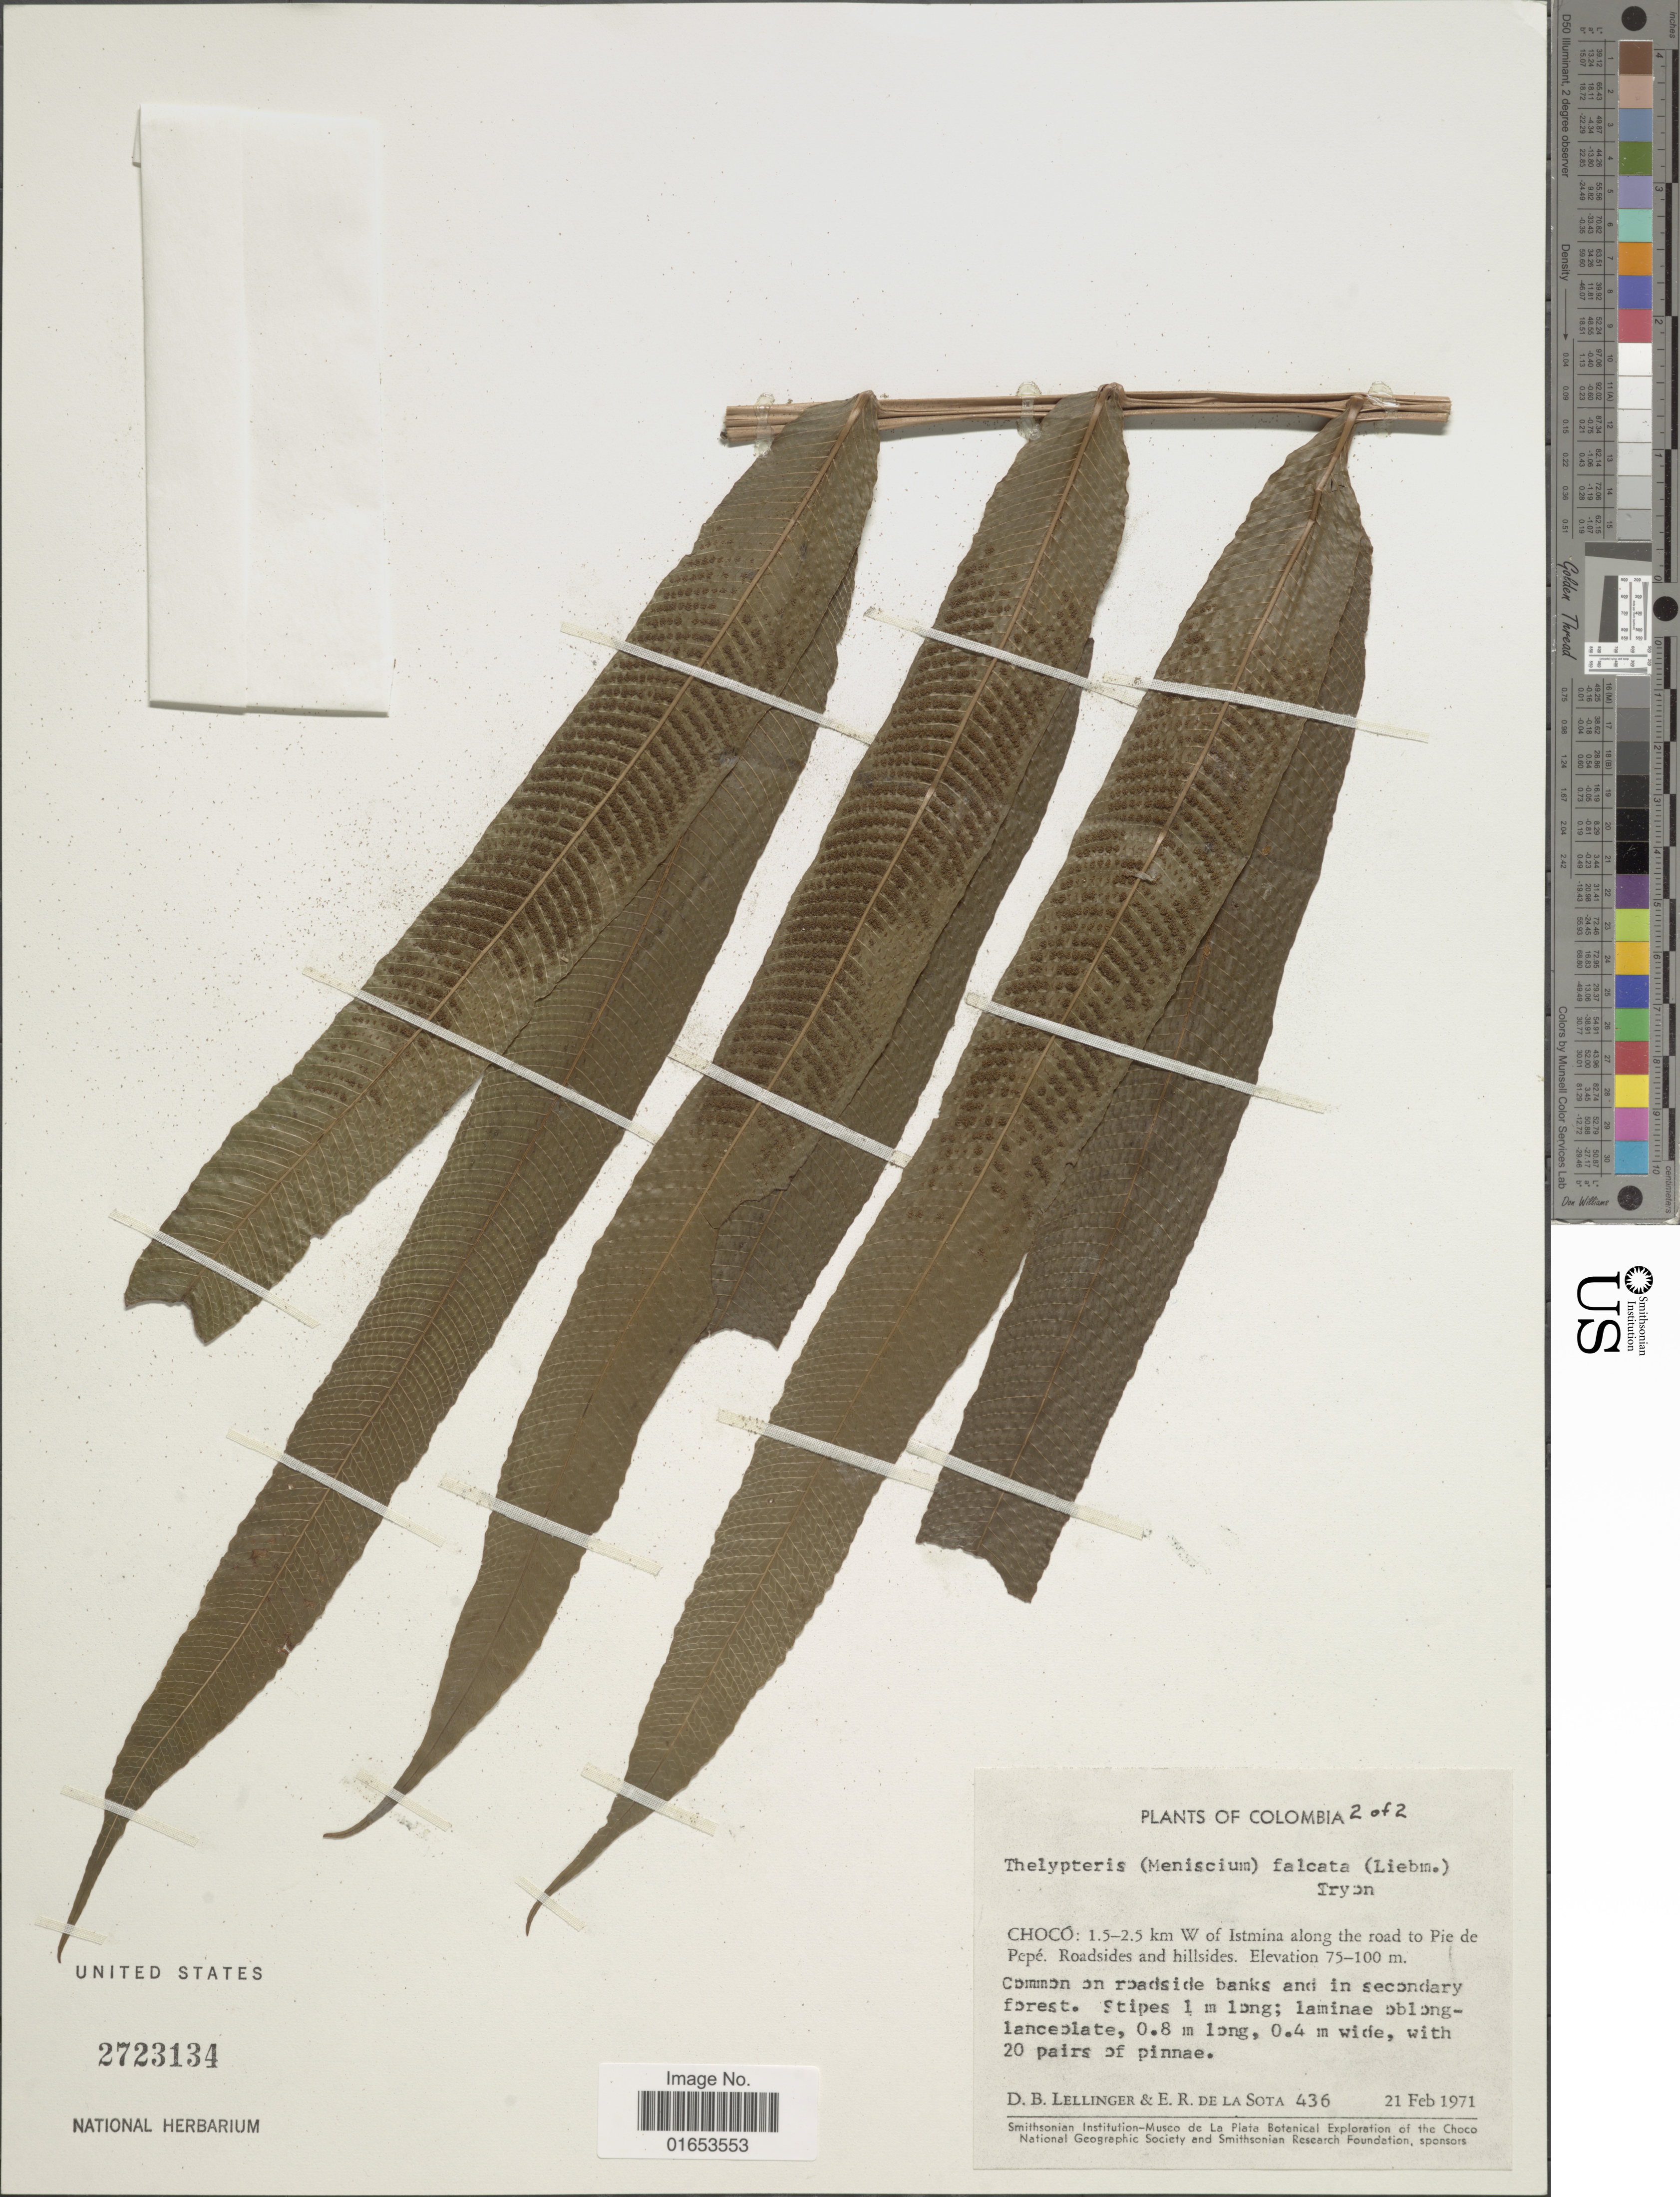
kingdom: Plantae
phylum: Tracheophyta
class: Polypodiopsida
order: Polypodiales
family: Thelypteridaceae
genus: Meniscium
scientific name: Meniscium falcatum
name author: Liebm.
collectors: D. B. Lellinger & E. R. de la Sota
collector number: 436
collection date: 1971-02-21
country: Colombia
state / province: Chocó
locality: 1.5-2.5 km W of Istmina along the road to Pie de Pepé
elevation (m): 75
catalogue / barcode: US 2723134